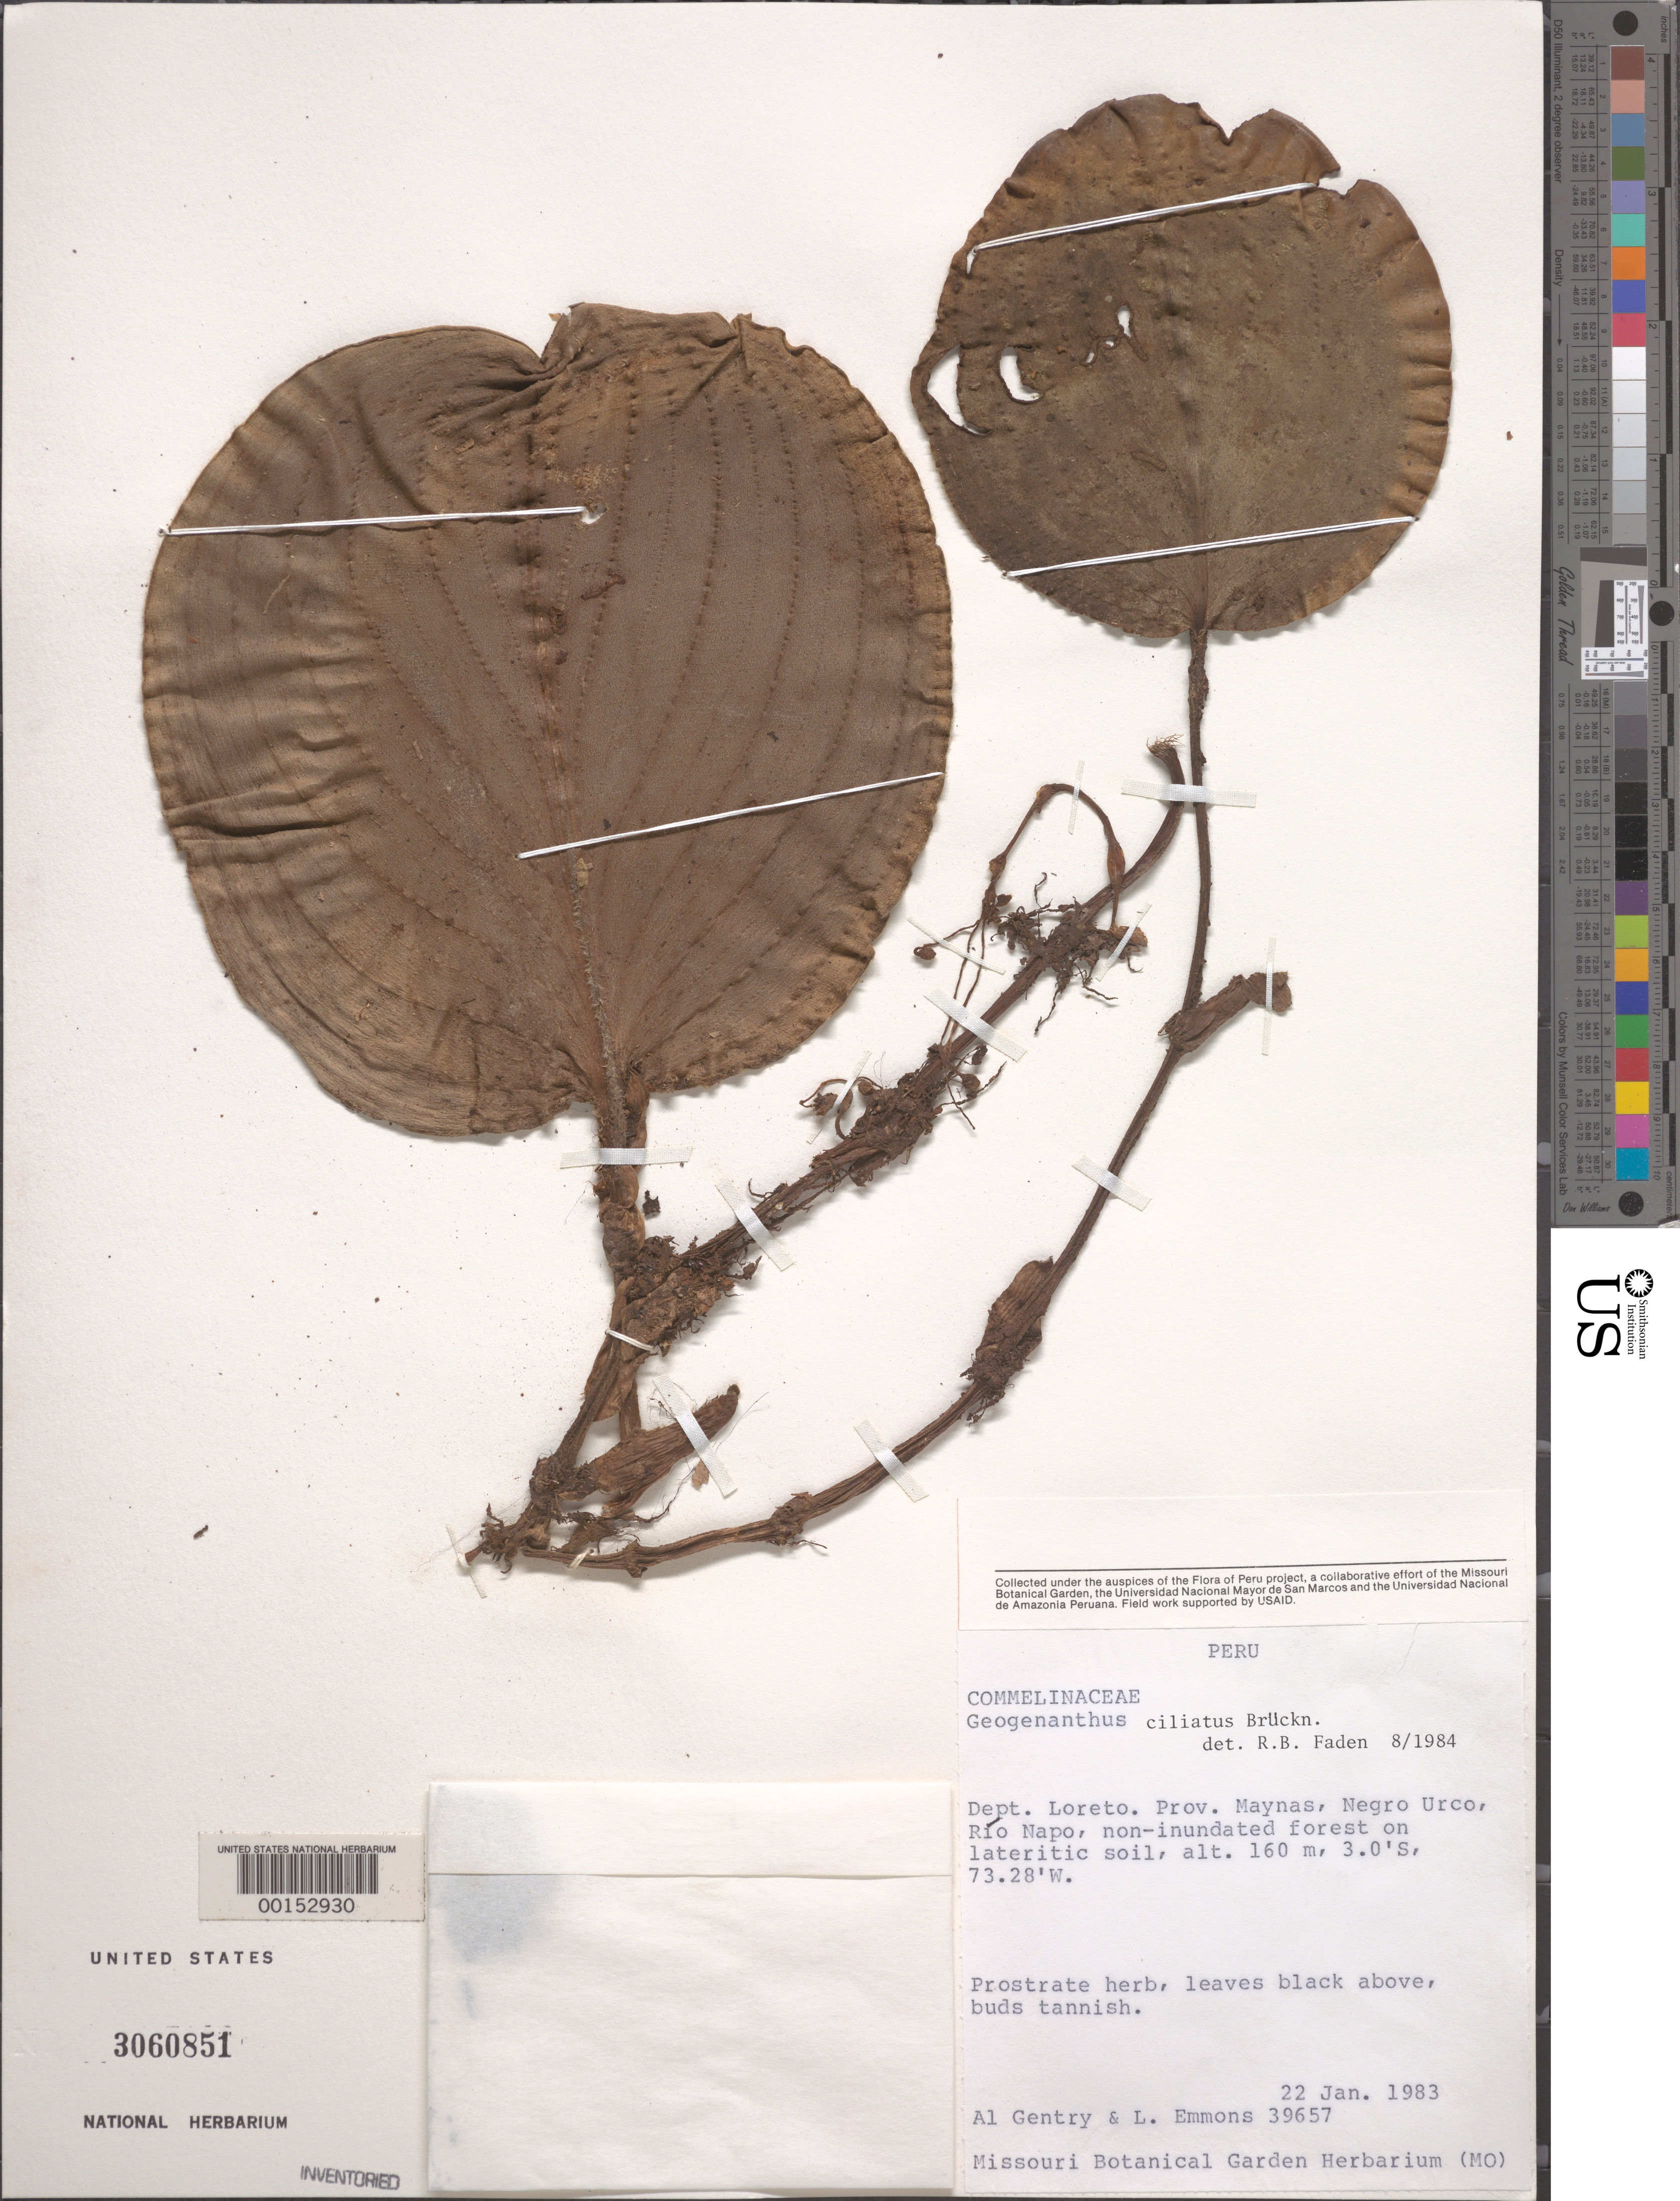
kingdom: Plantae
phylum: Tracheophyta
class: Liliopsida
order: Commelinales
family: Commelinaceae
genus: Geogenanthus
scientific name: Geogenanthus ciliatus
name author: G. Brückn.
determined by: Faden, Robert B., (US), Smithsonian Institution - National Museum of Natural History (UNITED STATES)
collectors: A. H. Gentry & L. Emmons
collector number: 39657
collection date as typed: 22 Jan 1983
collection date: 1983-01-22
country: Peru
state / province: Loreto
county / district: Maynas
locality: Negro urco, rio napo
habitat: Lateritic soil, non-inundated forest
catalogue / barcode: US 3060851